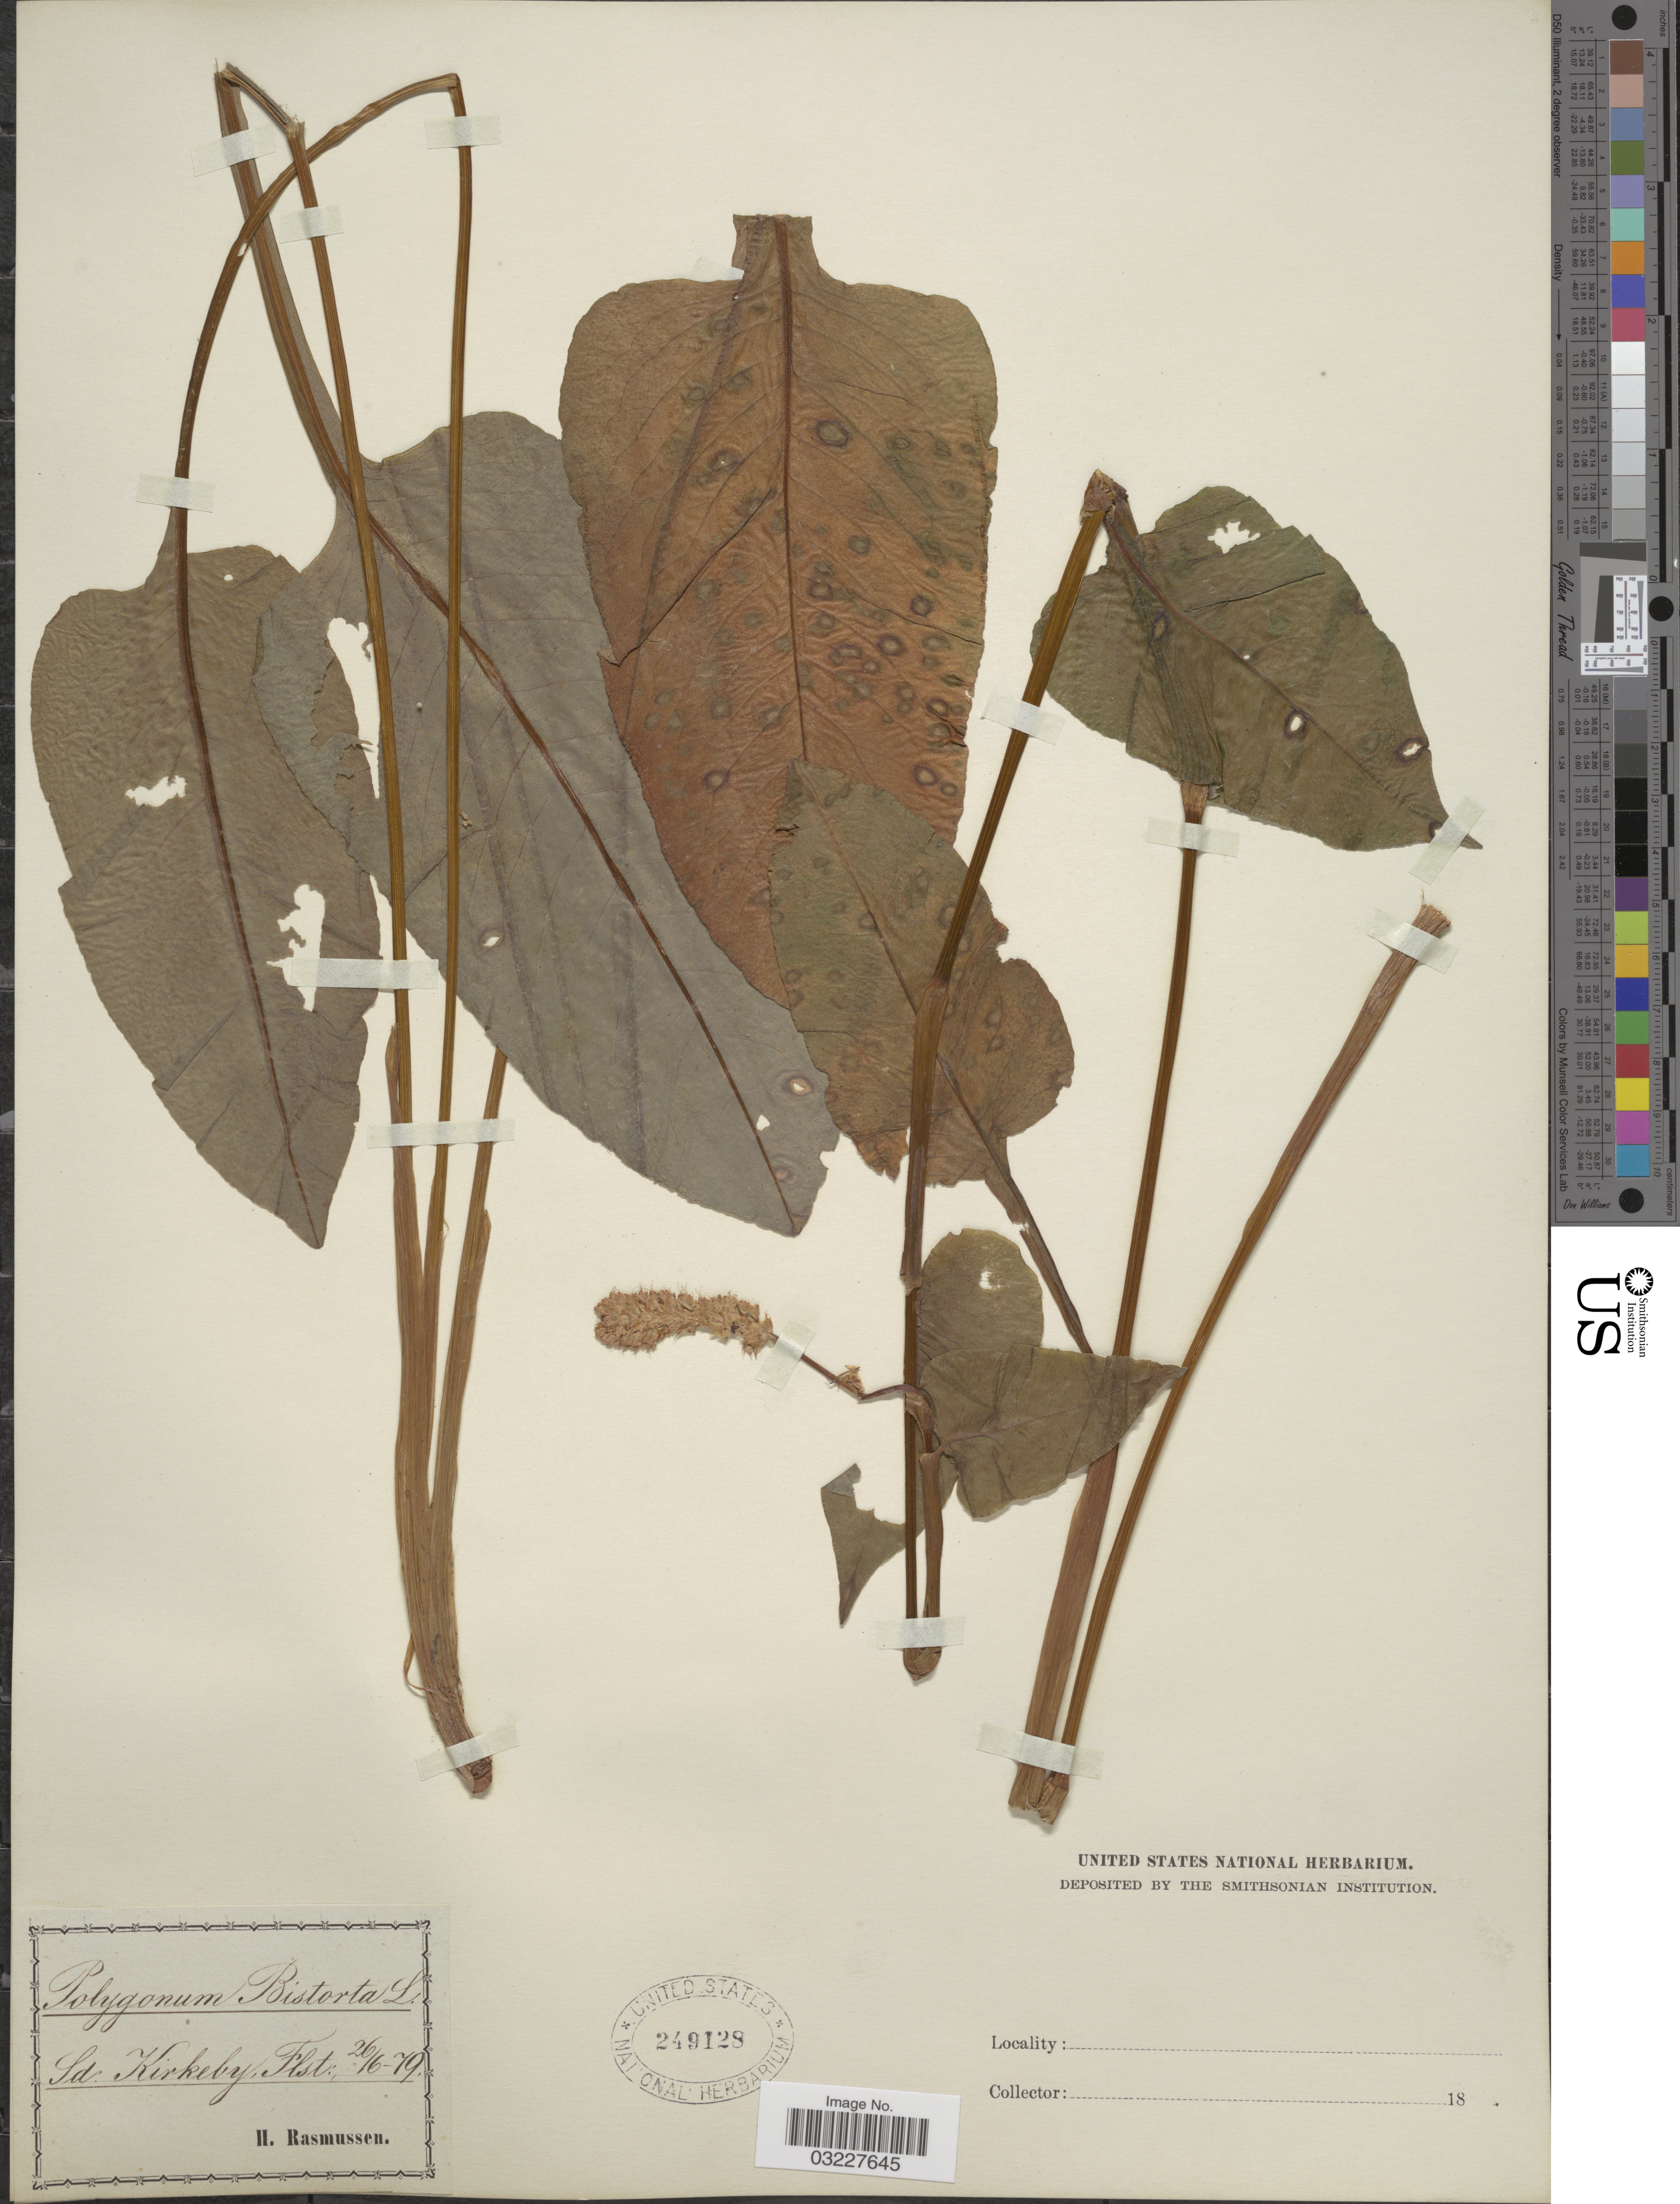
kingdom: Plantae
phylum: Tracheophyta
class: Magnoliopsida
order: Caryophyllales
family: Polygonaceae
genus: Bistorta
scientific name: Bistorta officinalis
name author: Delarbre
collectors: H. Rasmussen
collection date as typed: Transcribed d/m/y: 26/6/79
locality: Sd. Kirkeby, Flst.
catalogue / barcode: US 249128